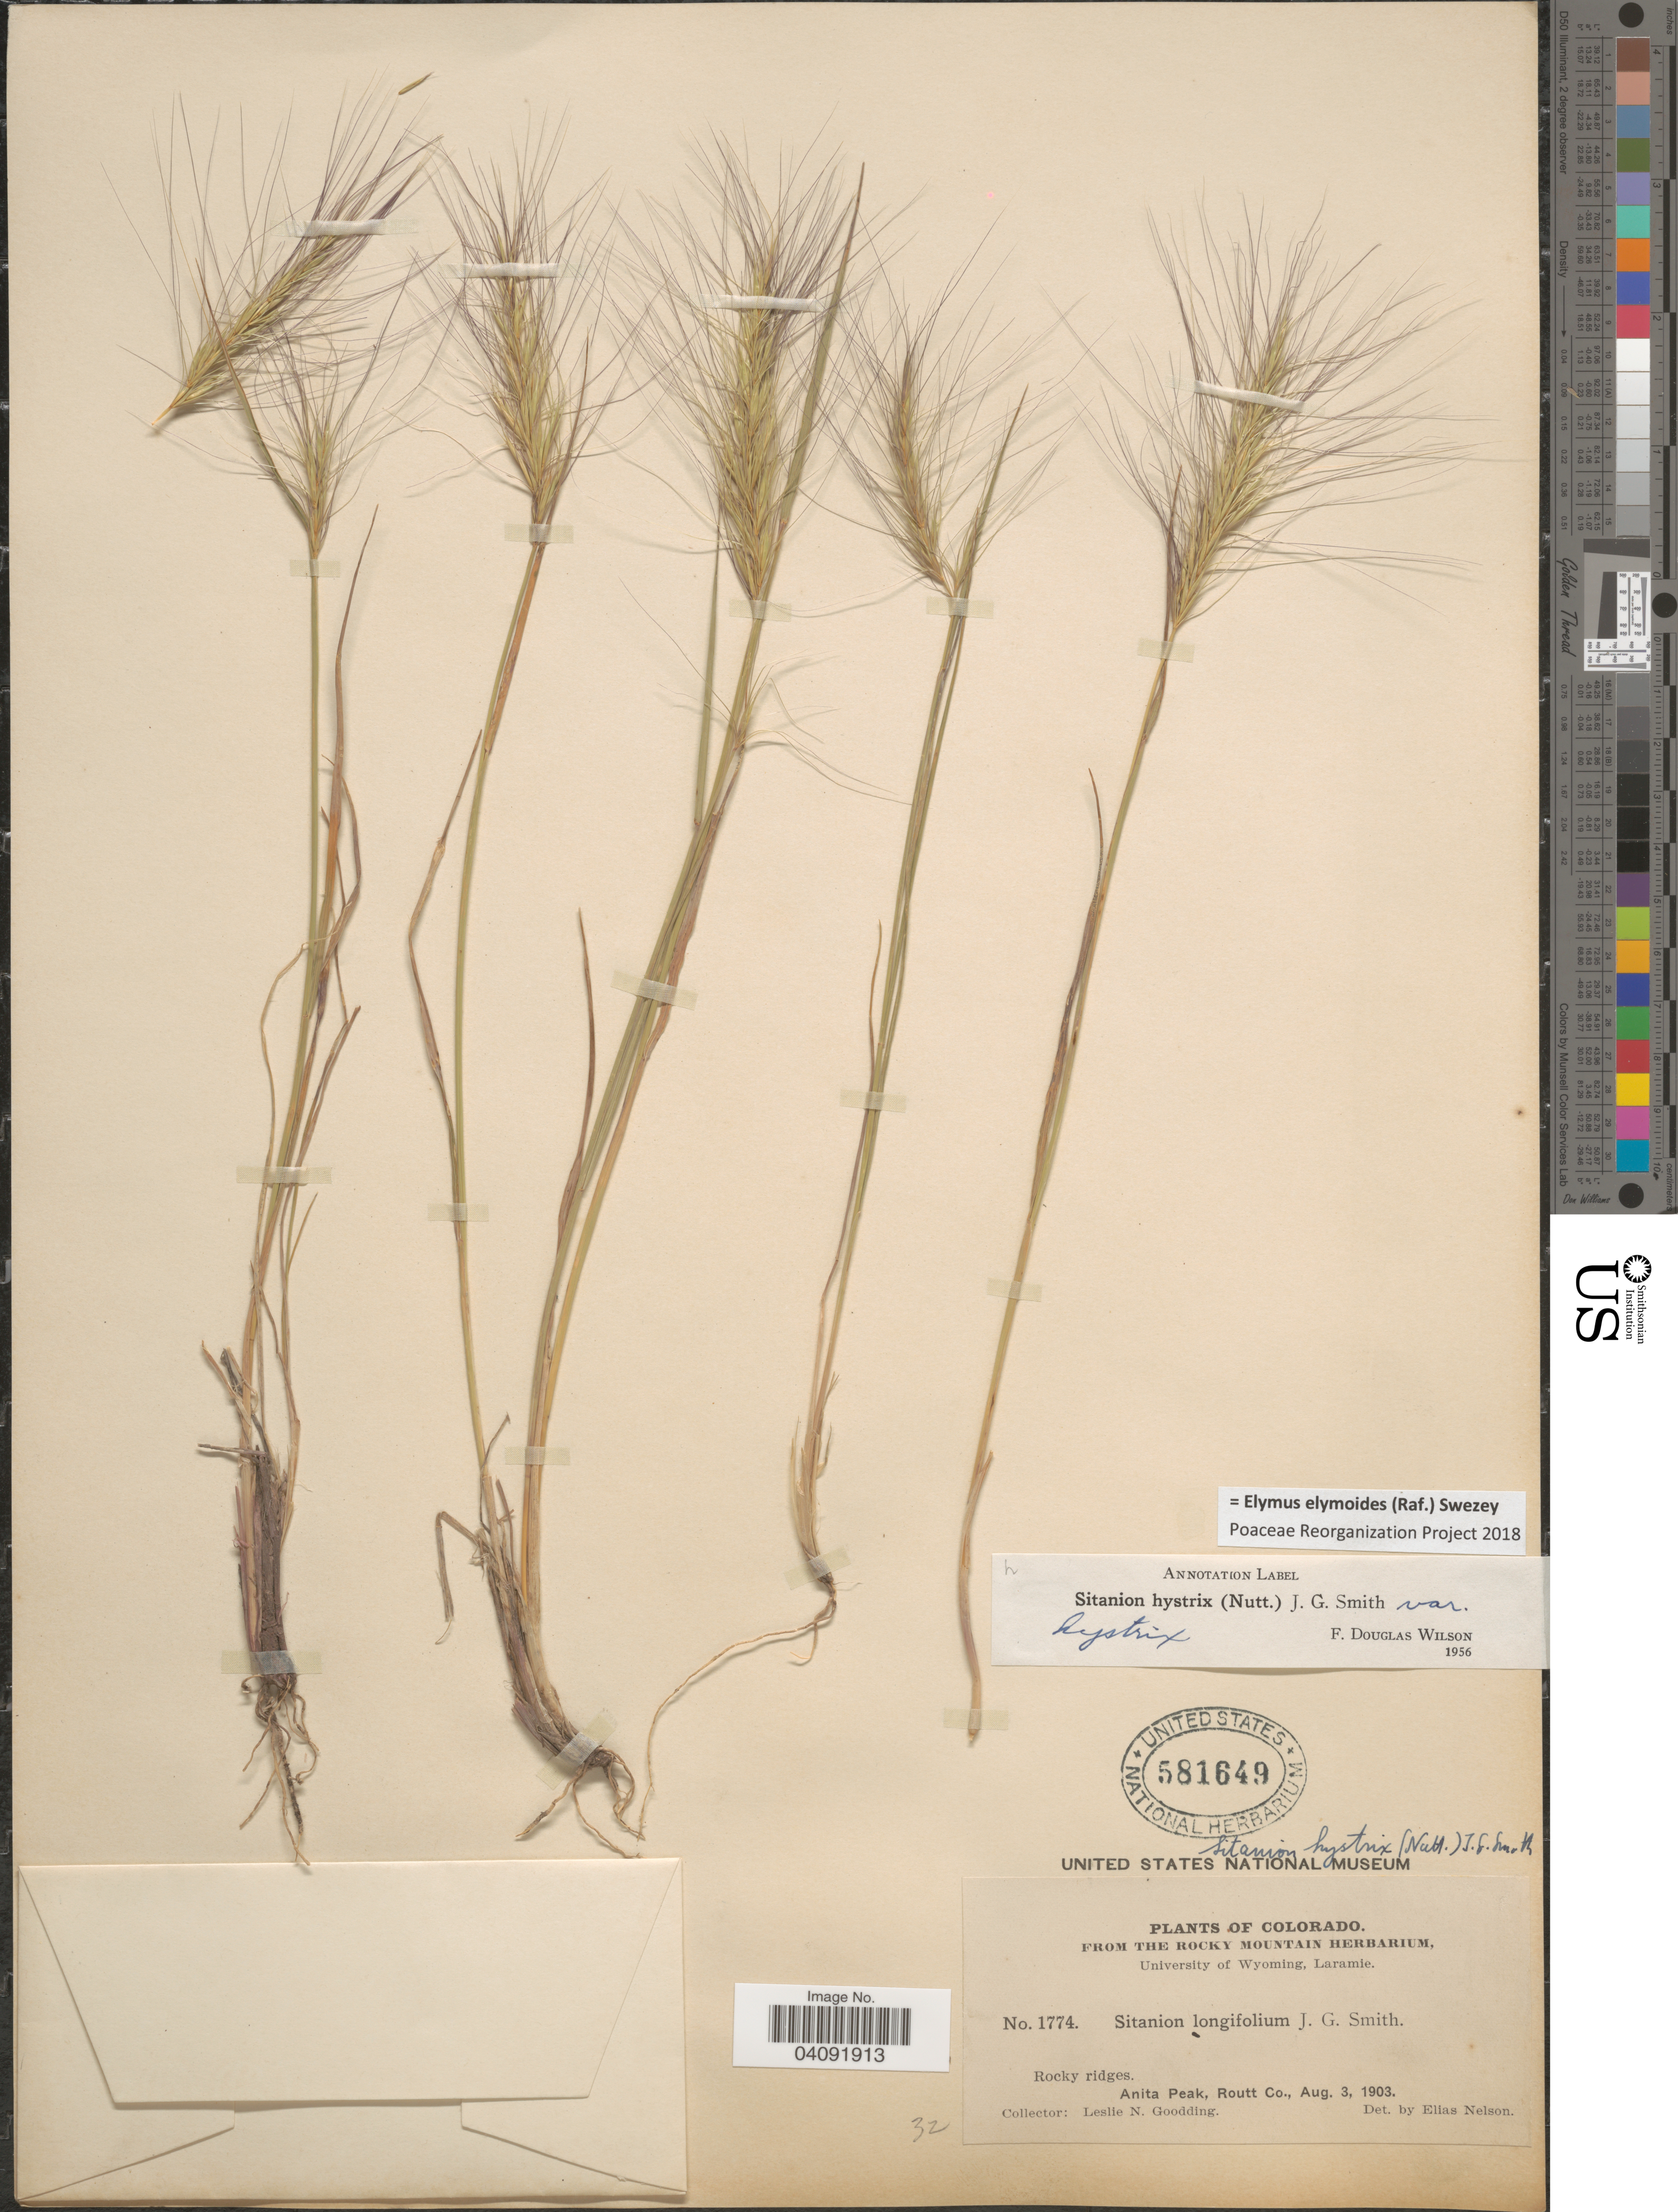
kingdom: Plantae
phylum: Tracheophyta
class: Liliopsida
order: Poales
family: Poaceae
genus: Elymus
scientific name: Elymus elymoides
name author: (Raf.) Swezey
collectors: L. N. Goodding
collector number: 1774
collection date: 1903-08-03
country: United States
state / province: Colorado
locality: Rocky ridges. Anita Peak, Routt Co.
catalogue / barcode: US 581649